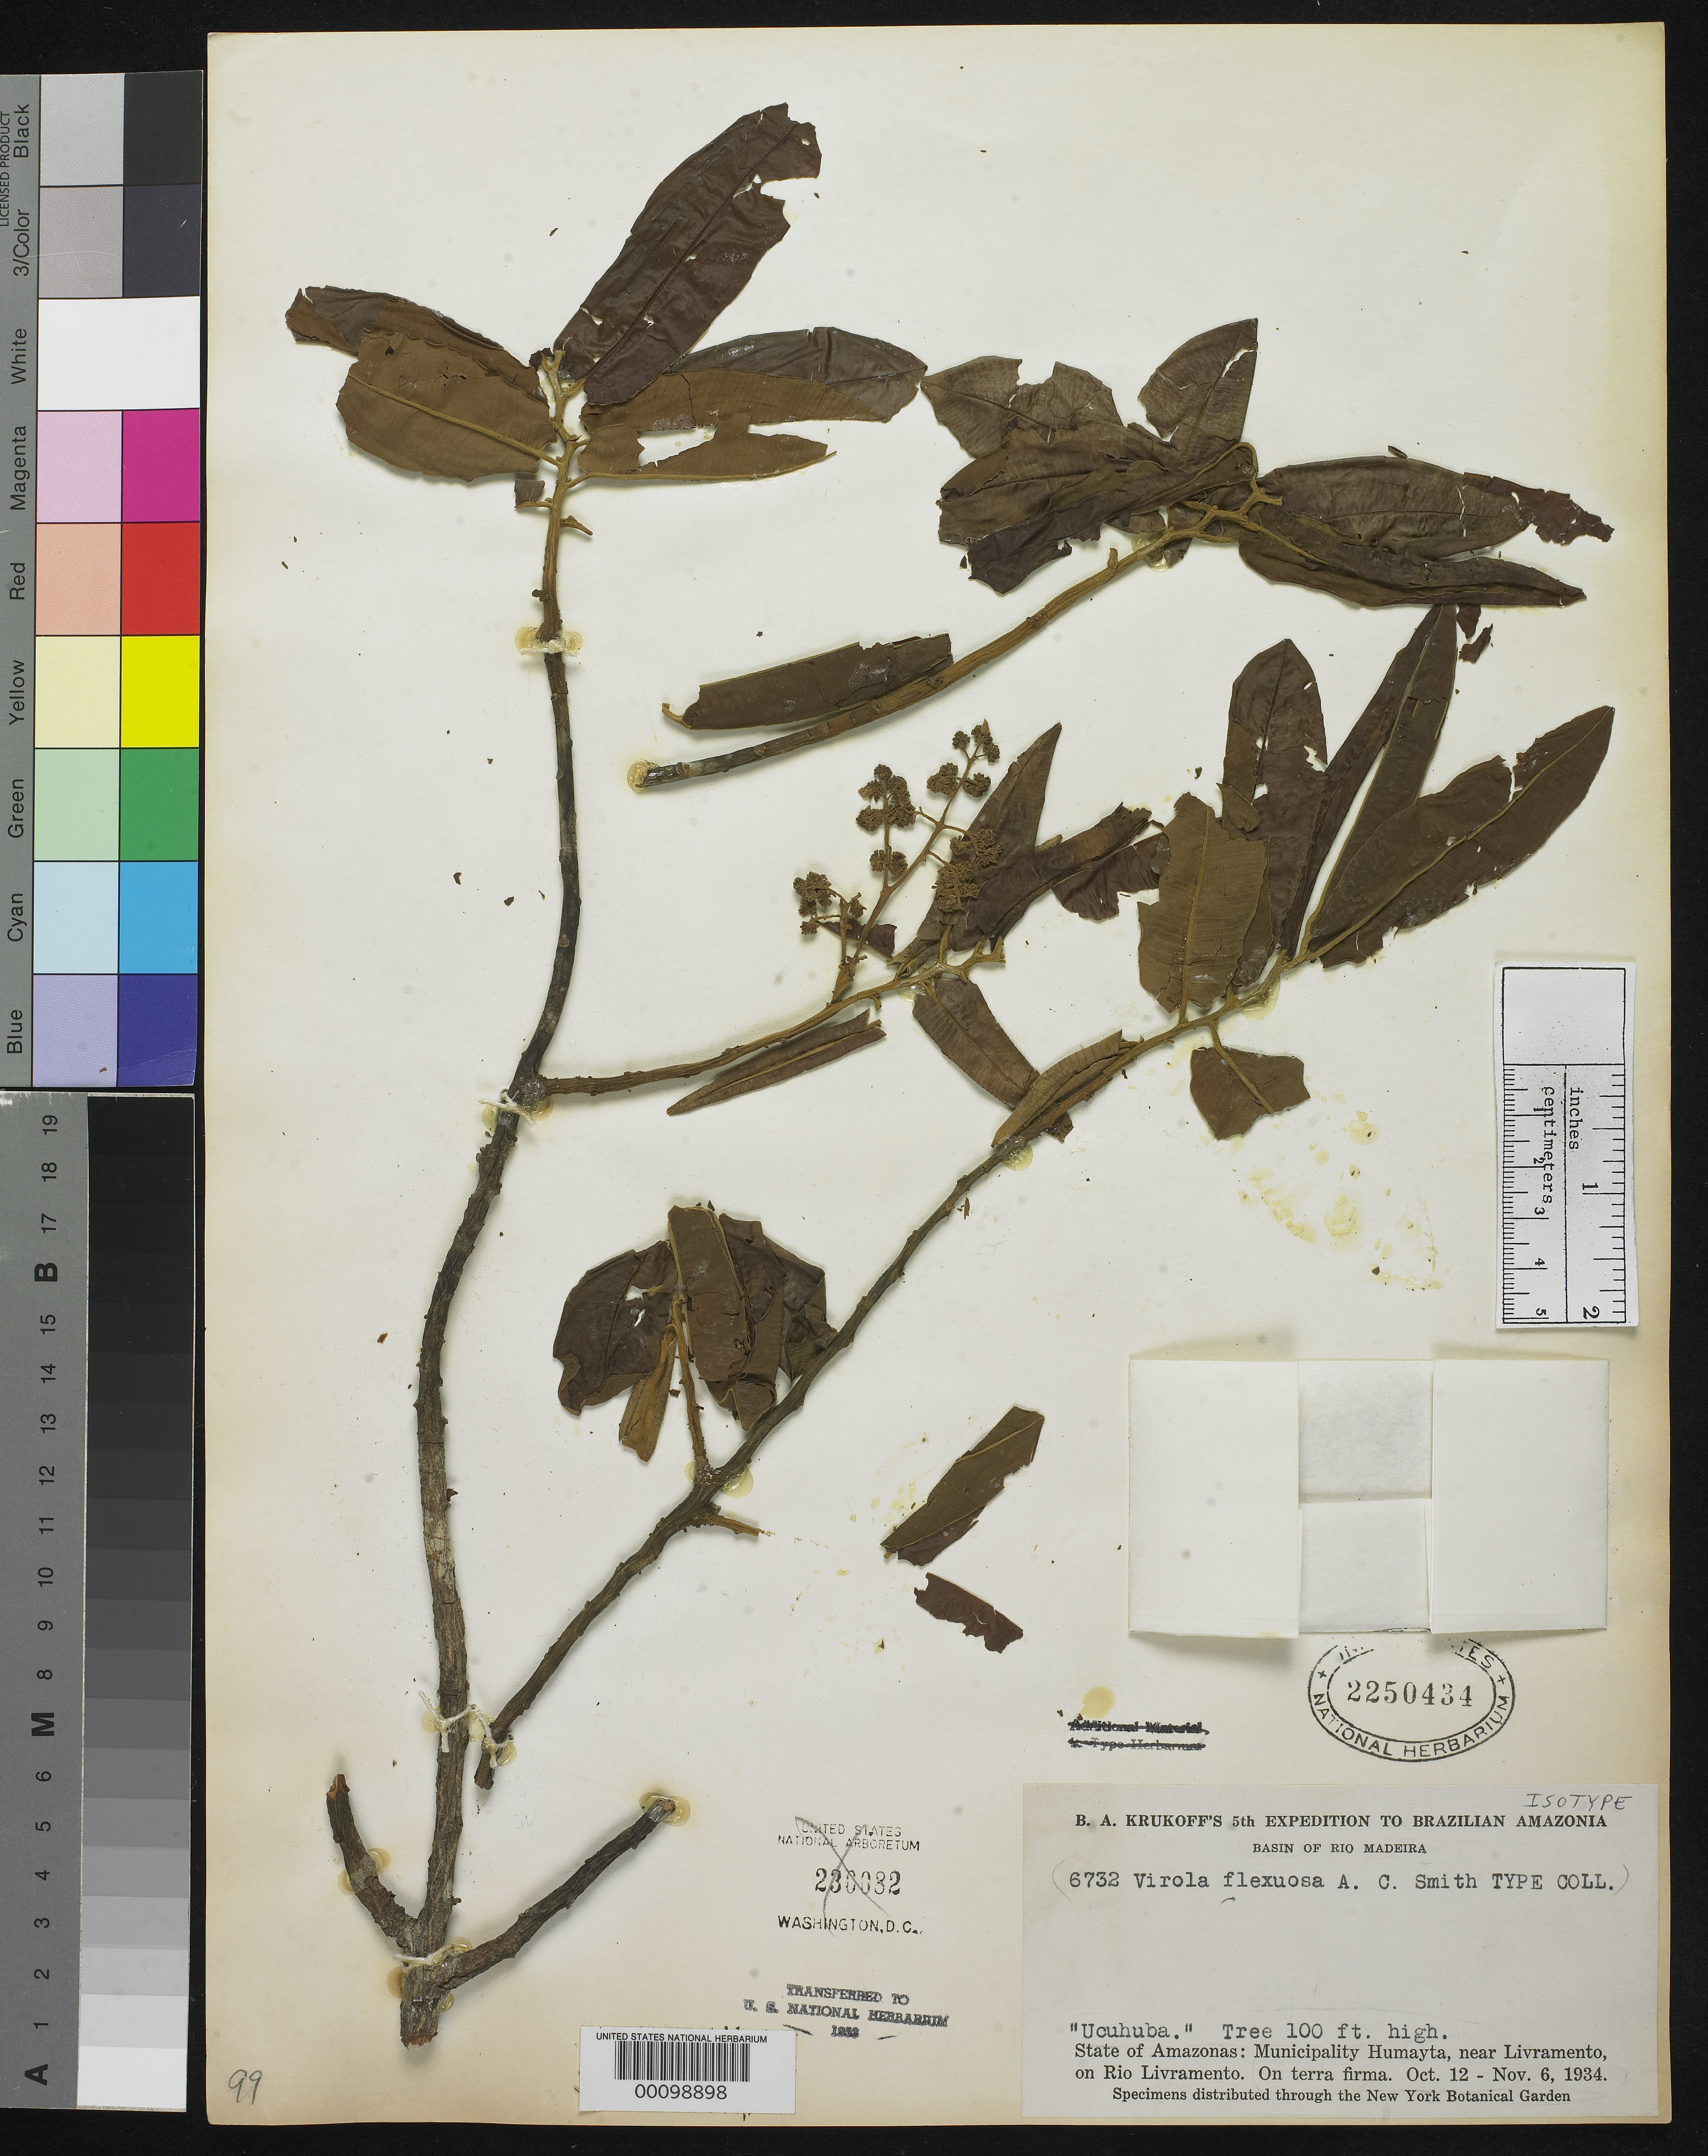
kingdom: Plantae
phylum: Tracheophyta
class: Magnoliopsida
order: Magnoliales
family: Myristicaceae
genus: Virola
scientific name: Virola flexuosa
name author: A.C. Sm.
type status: Isotype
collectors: B. A. Krukoff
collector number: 6732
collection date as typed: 12 Oct 1934 to 06 Nov 1934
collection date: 1934-10-12/1934-11-06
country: Brazil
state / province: Amazonas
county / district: Humaitá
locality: Near Livramento, on Rio Livramento.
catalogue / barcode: US 2250434